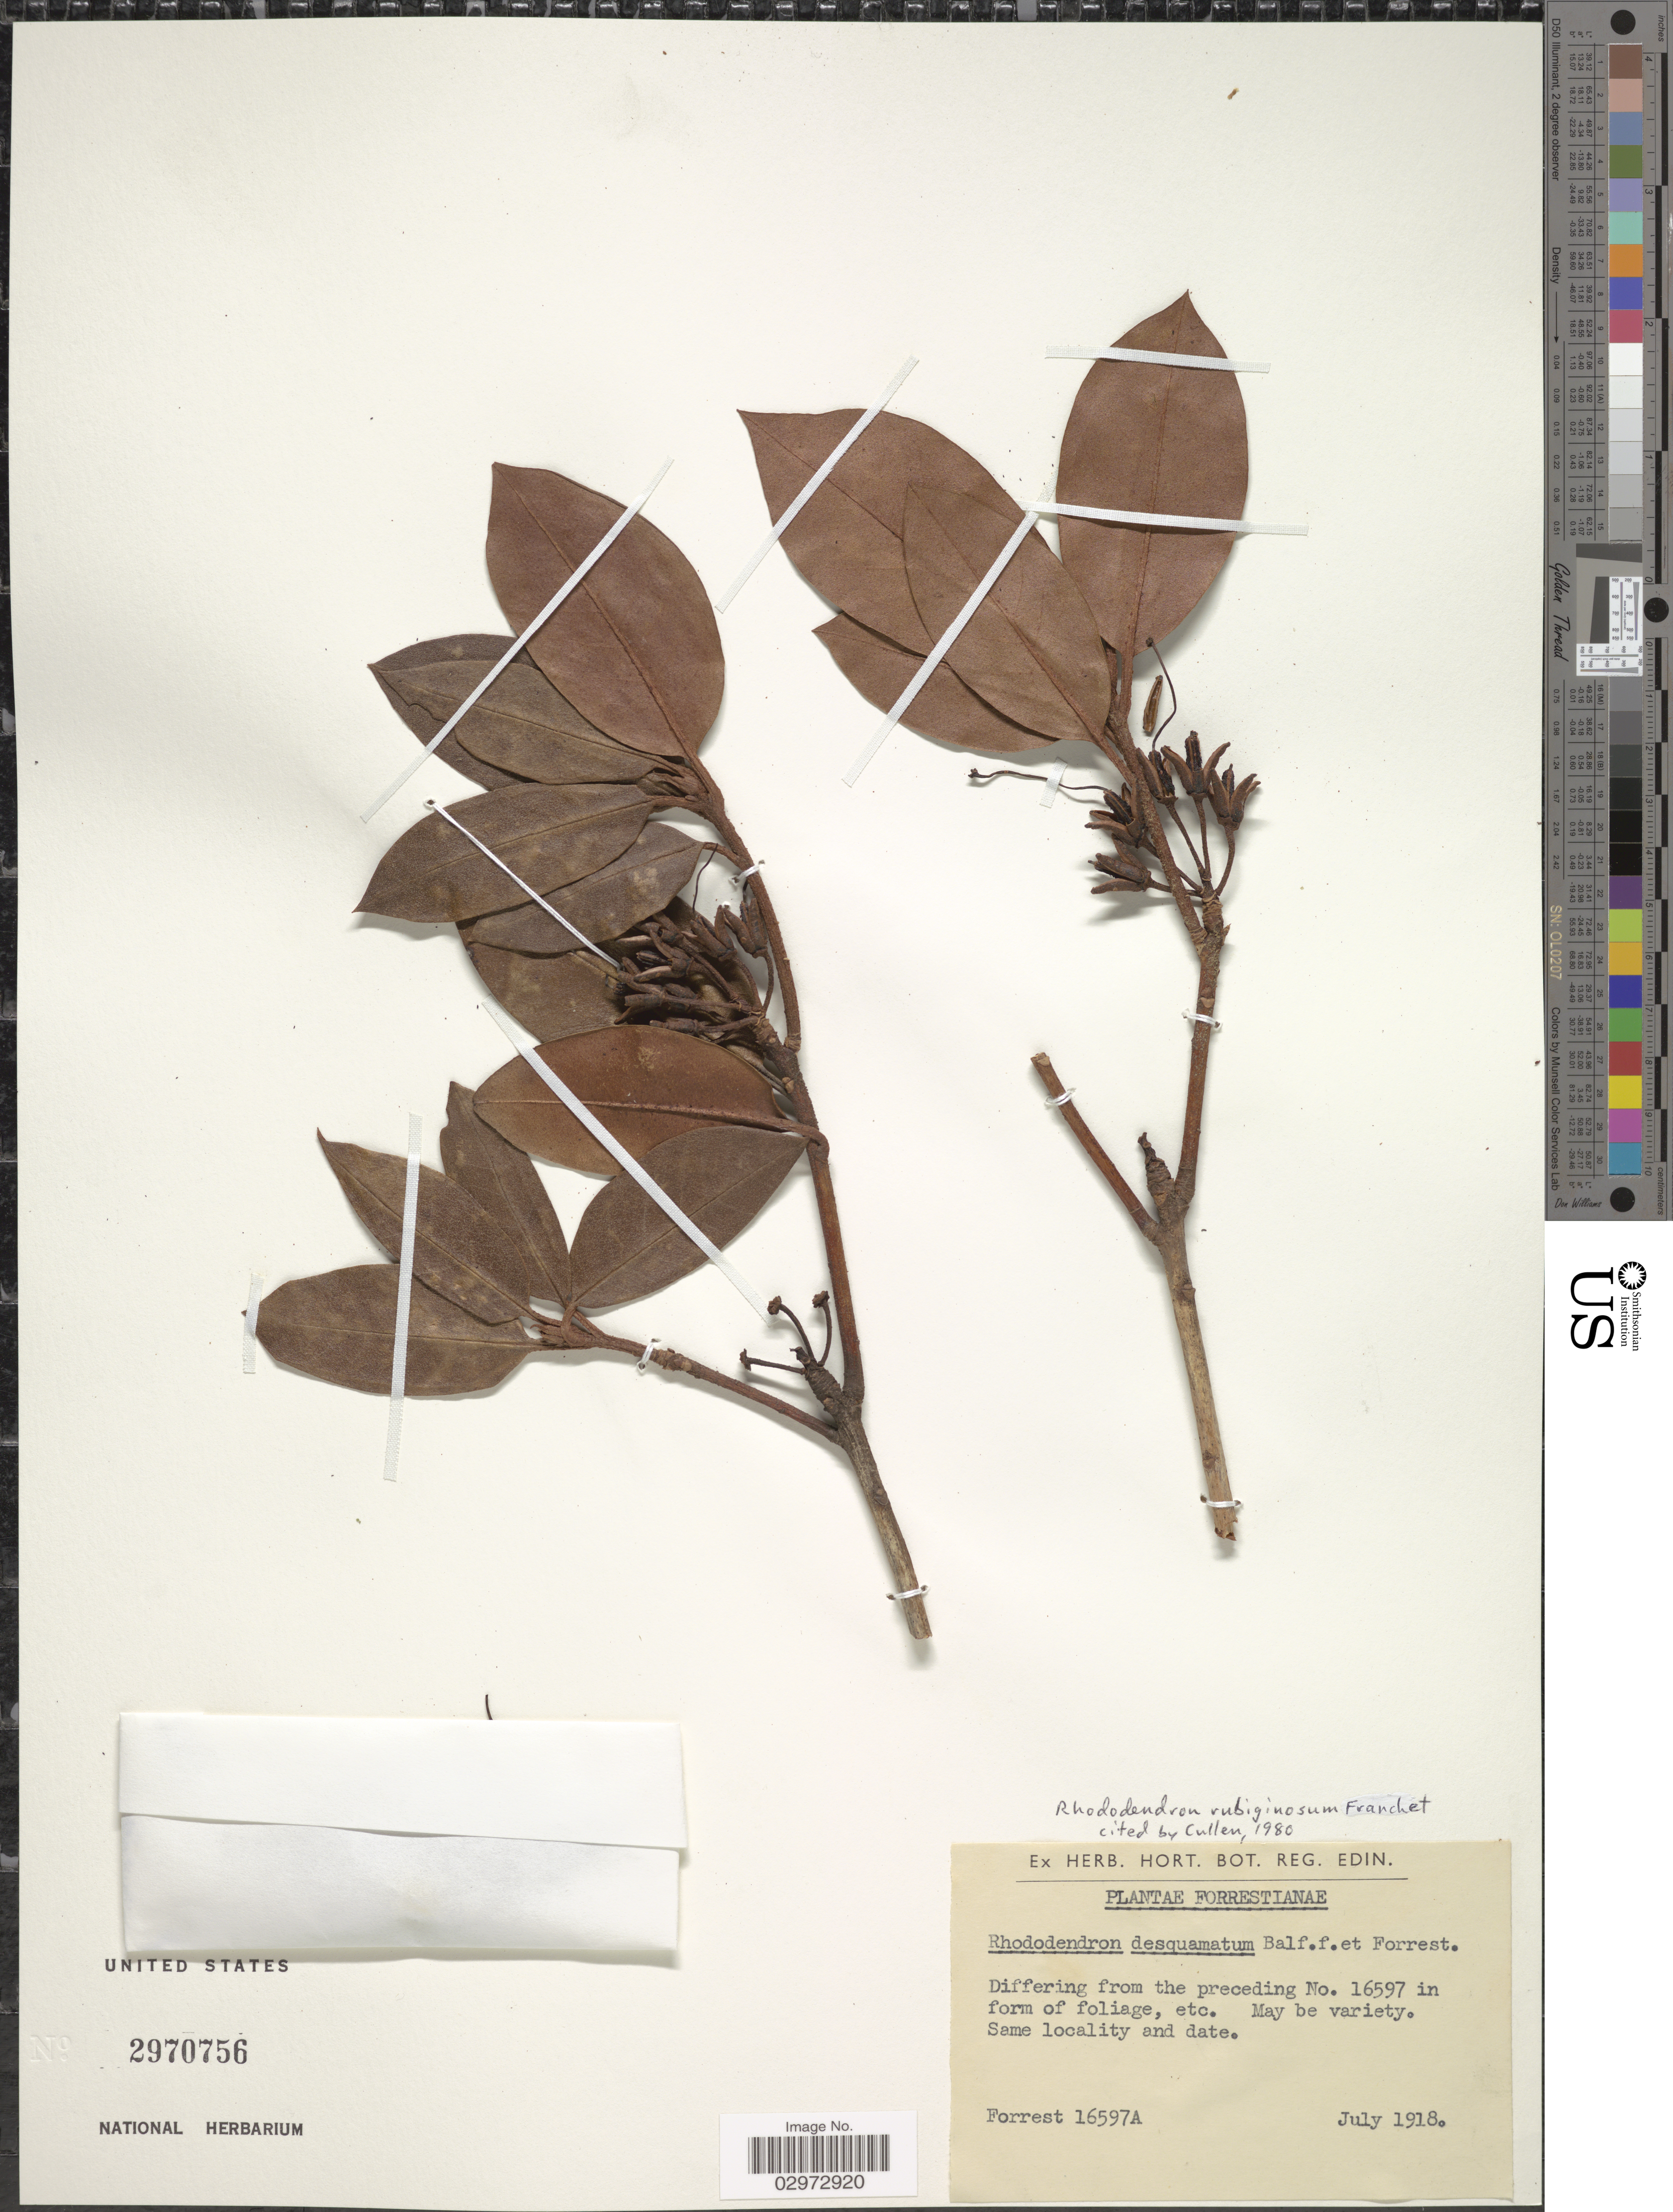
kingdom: Plantae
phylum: Tracheophyta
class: Magnoliopsida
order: Ericales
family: Ericaceae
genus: Rhododendron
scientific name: Rhododendron rubiginosum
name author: Franch.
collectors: -. Forrest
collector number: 16597A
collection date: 1918-07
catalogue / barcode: US 2970756